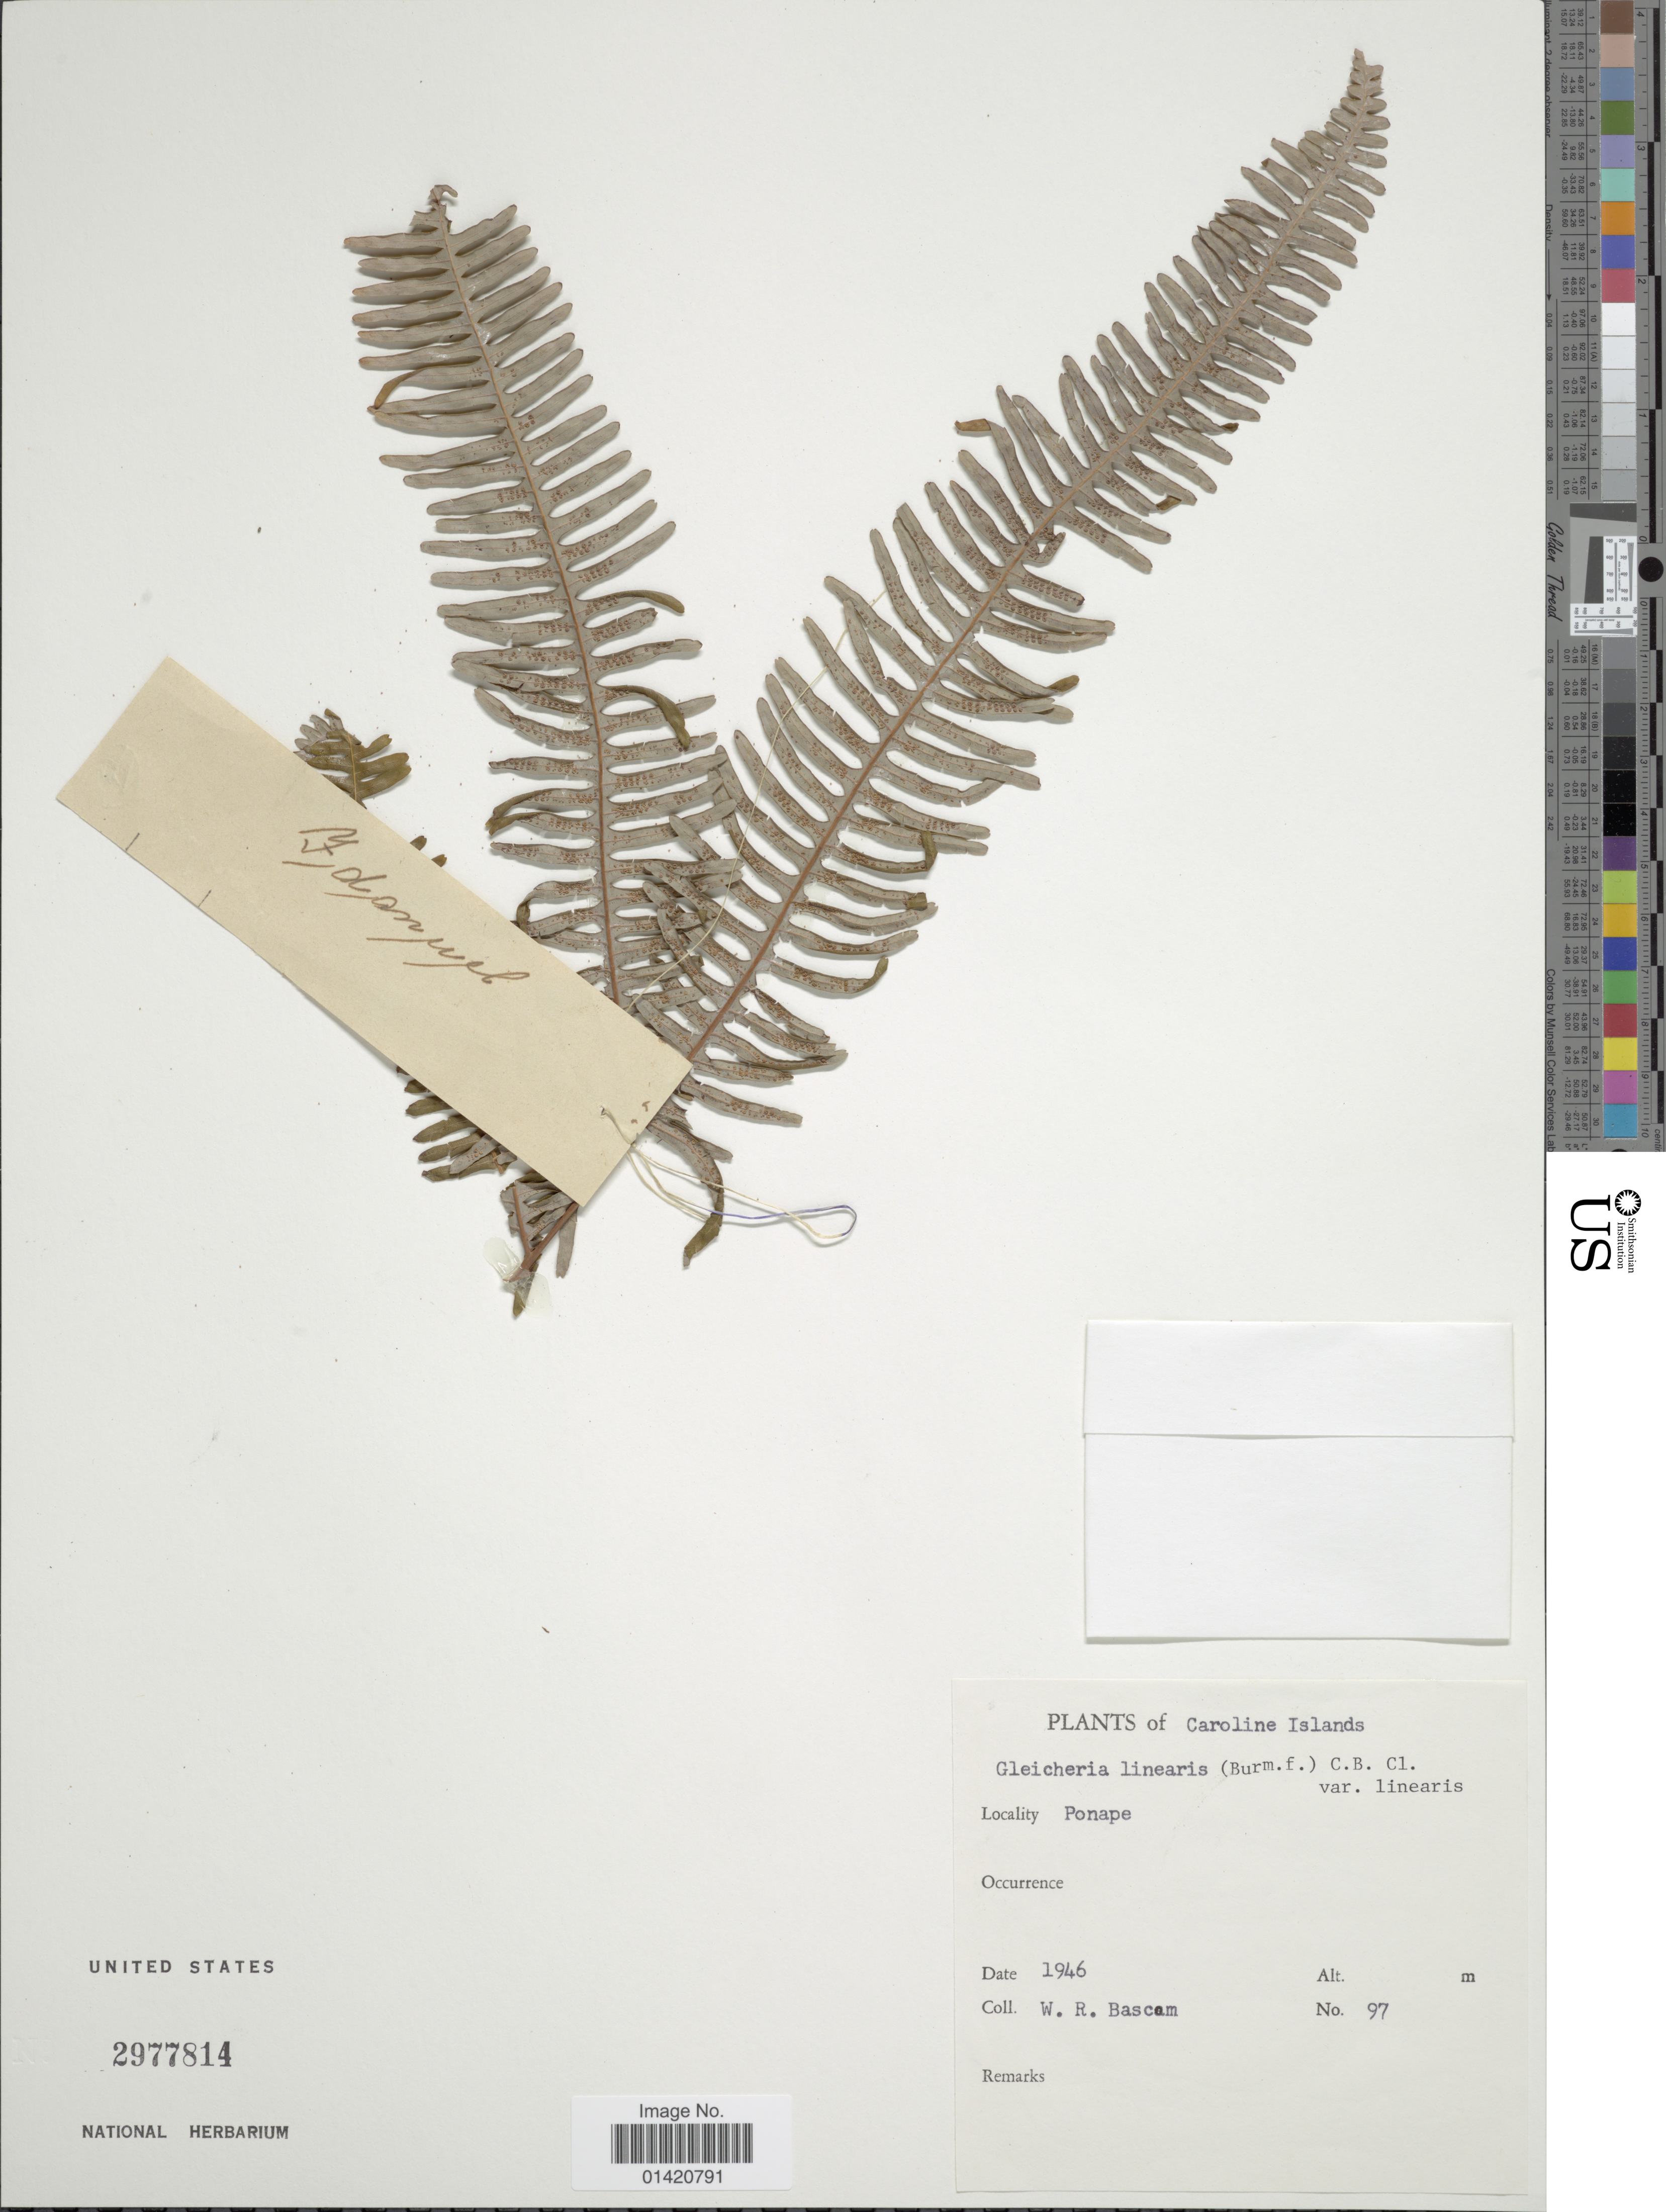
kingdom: Plantae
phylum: Tracheophyta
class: Polypodiopsida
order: Gleicheniales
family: Gleicheniaceae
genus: Dicranopteris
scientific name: Dicranopteris linearis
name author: (Burm. f.) Underw.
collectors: W. Bascom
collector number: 97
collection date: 1946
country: Micronesia, Federated States of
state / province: Pohnpei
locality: Caroline Islands, Ponape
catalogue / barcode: US 2977814